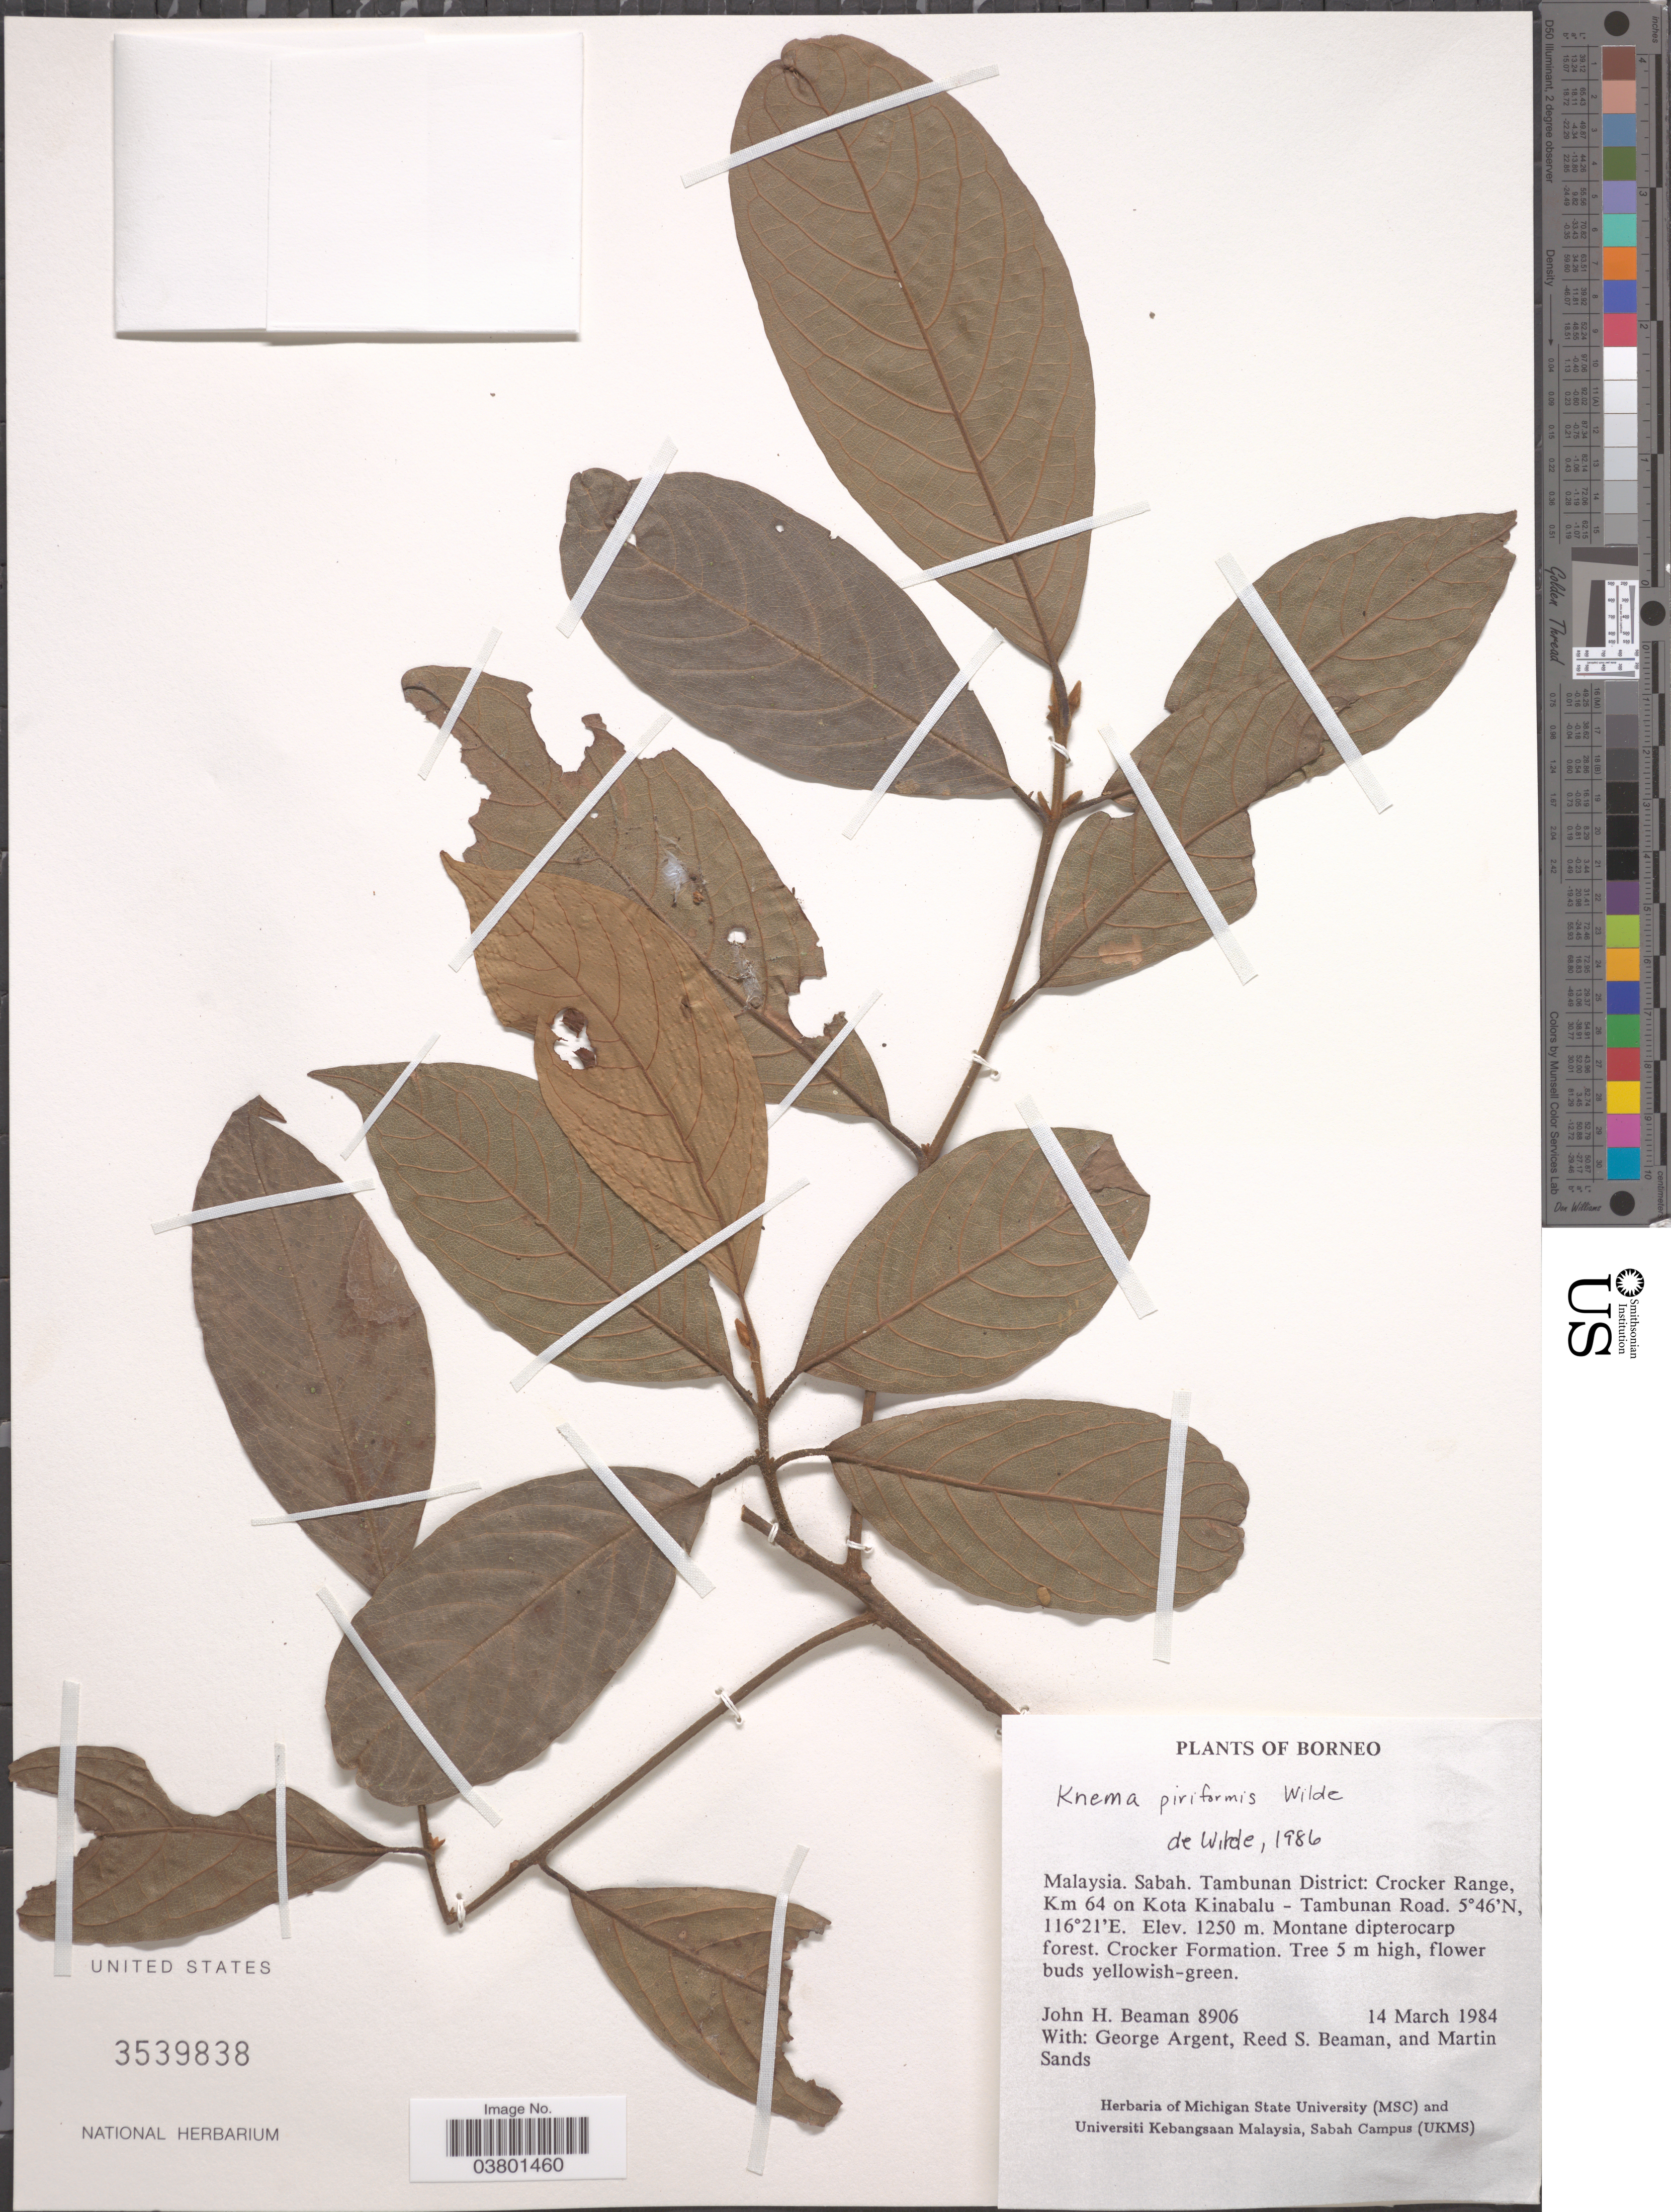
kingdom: Plantae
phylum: Tracheophyta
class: Magnoliopsida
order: Magnoliales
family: Myristicaceae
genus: Knema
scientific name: Knema piriformis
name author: W.J. de Wilde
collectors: J. H. Beaman, G. Argent, R. S. Beaman & M. Sands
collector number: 8906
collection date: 1984-03-14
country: Malaysia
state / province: Sabah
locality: Borneo. Tambunan District: Crocker Range, Km 64 on Kota Kinabalu - Tambunan Road.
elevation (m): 1250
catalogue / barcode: US 3539838